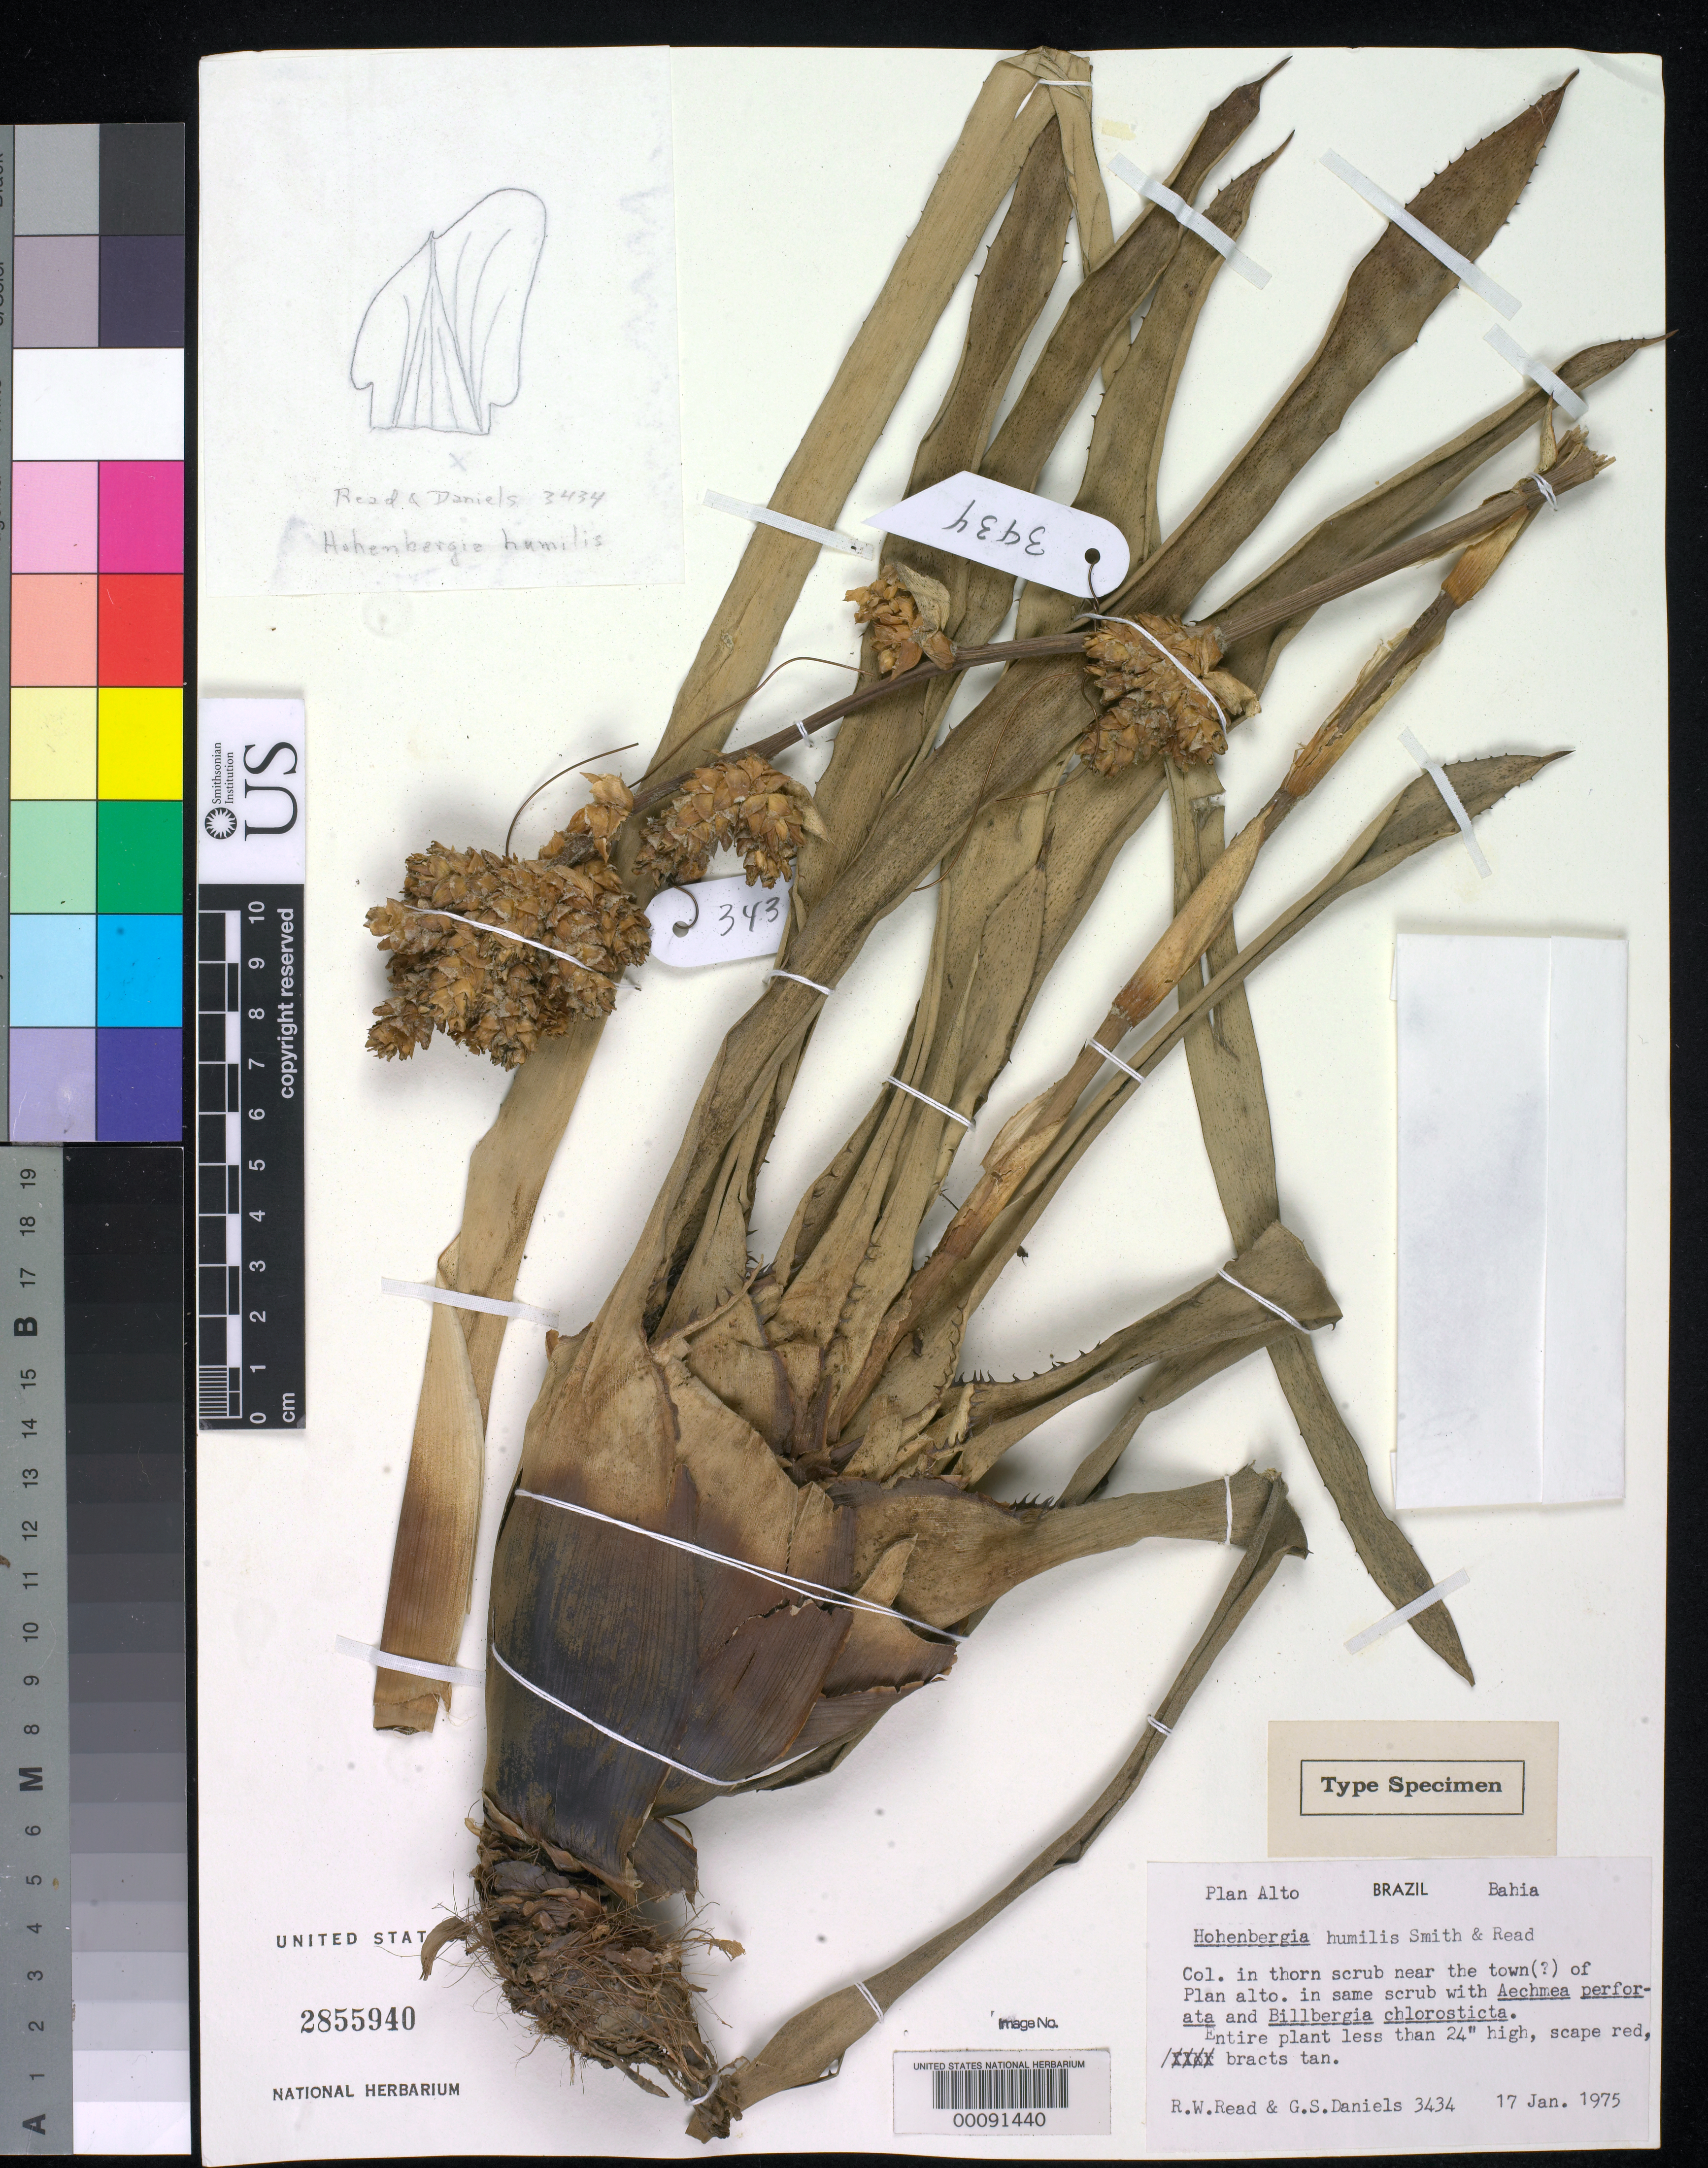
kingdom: Plantae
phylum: Tracheophyta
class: Liliopsida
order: Poales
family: Bromeliaceae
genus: Hohenbergia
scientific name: Hohenbergia humilis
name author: L.B. Sm. & Read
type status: Holotype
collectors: R. W. Read & G. S. Daniels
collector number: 3434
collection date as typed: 17 Jan 1975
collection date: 1975-01-17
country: Brazil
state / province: Bahia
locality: Near town of Plan Alto.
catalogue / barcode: US 2855940